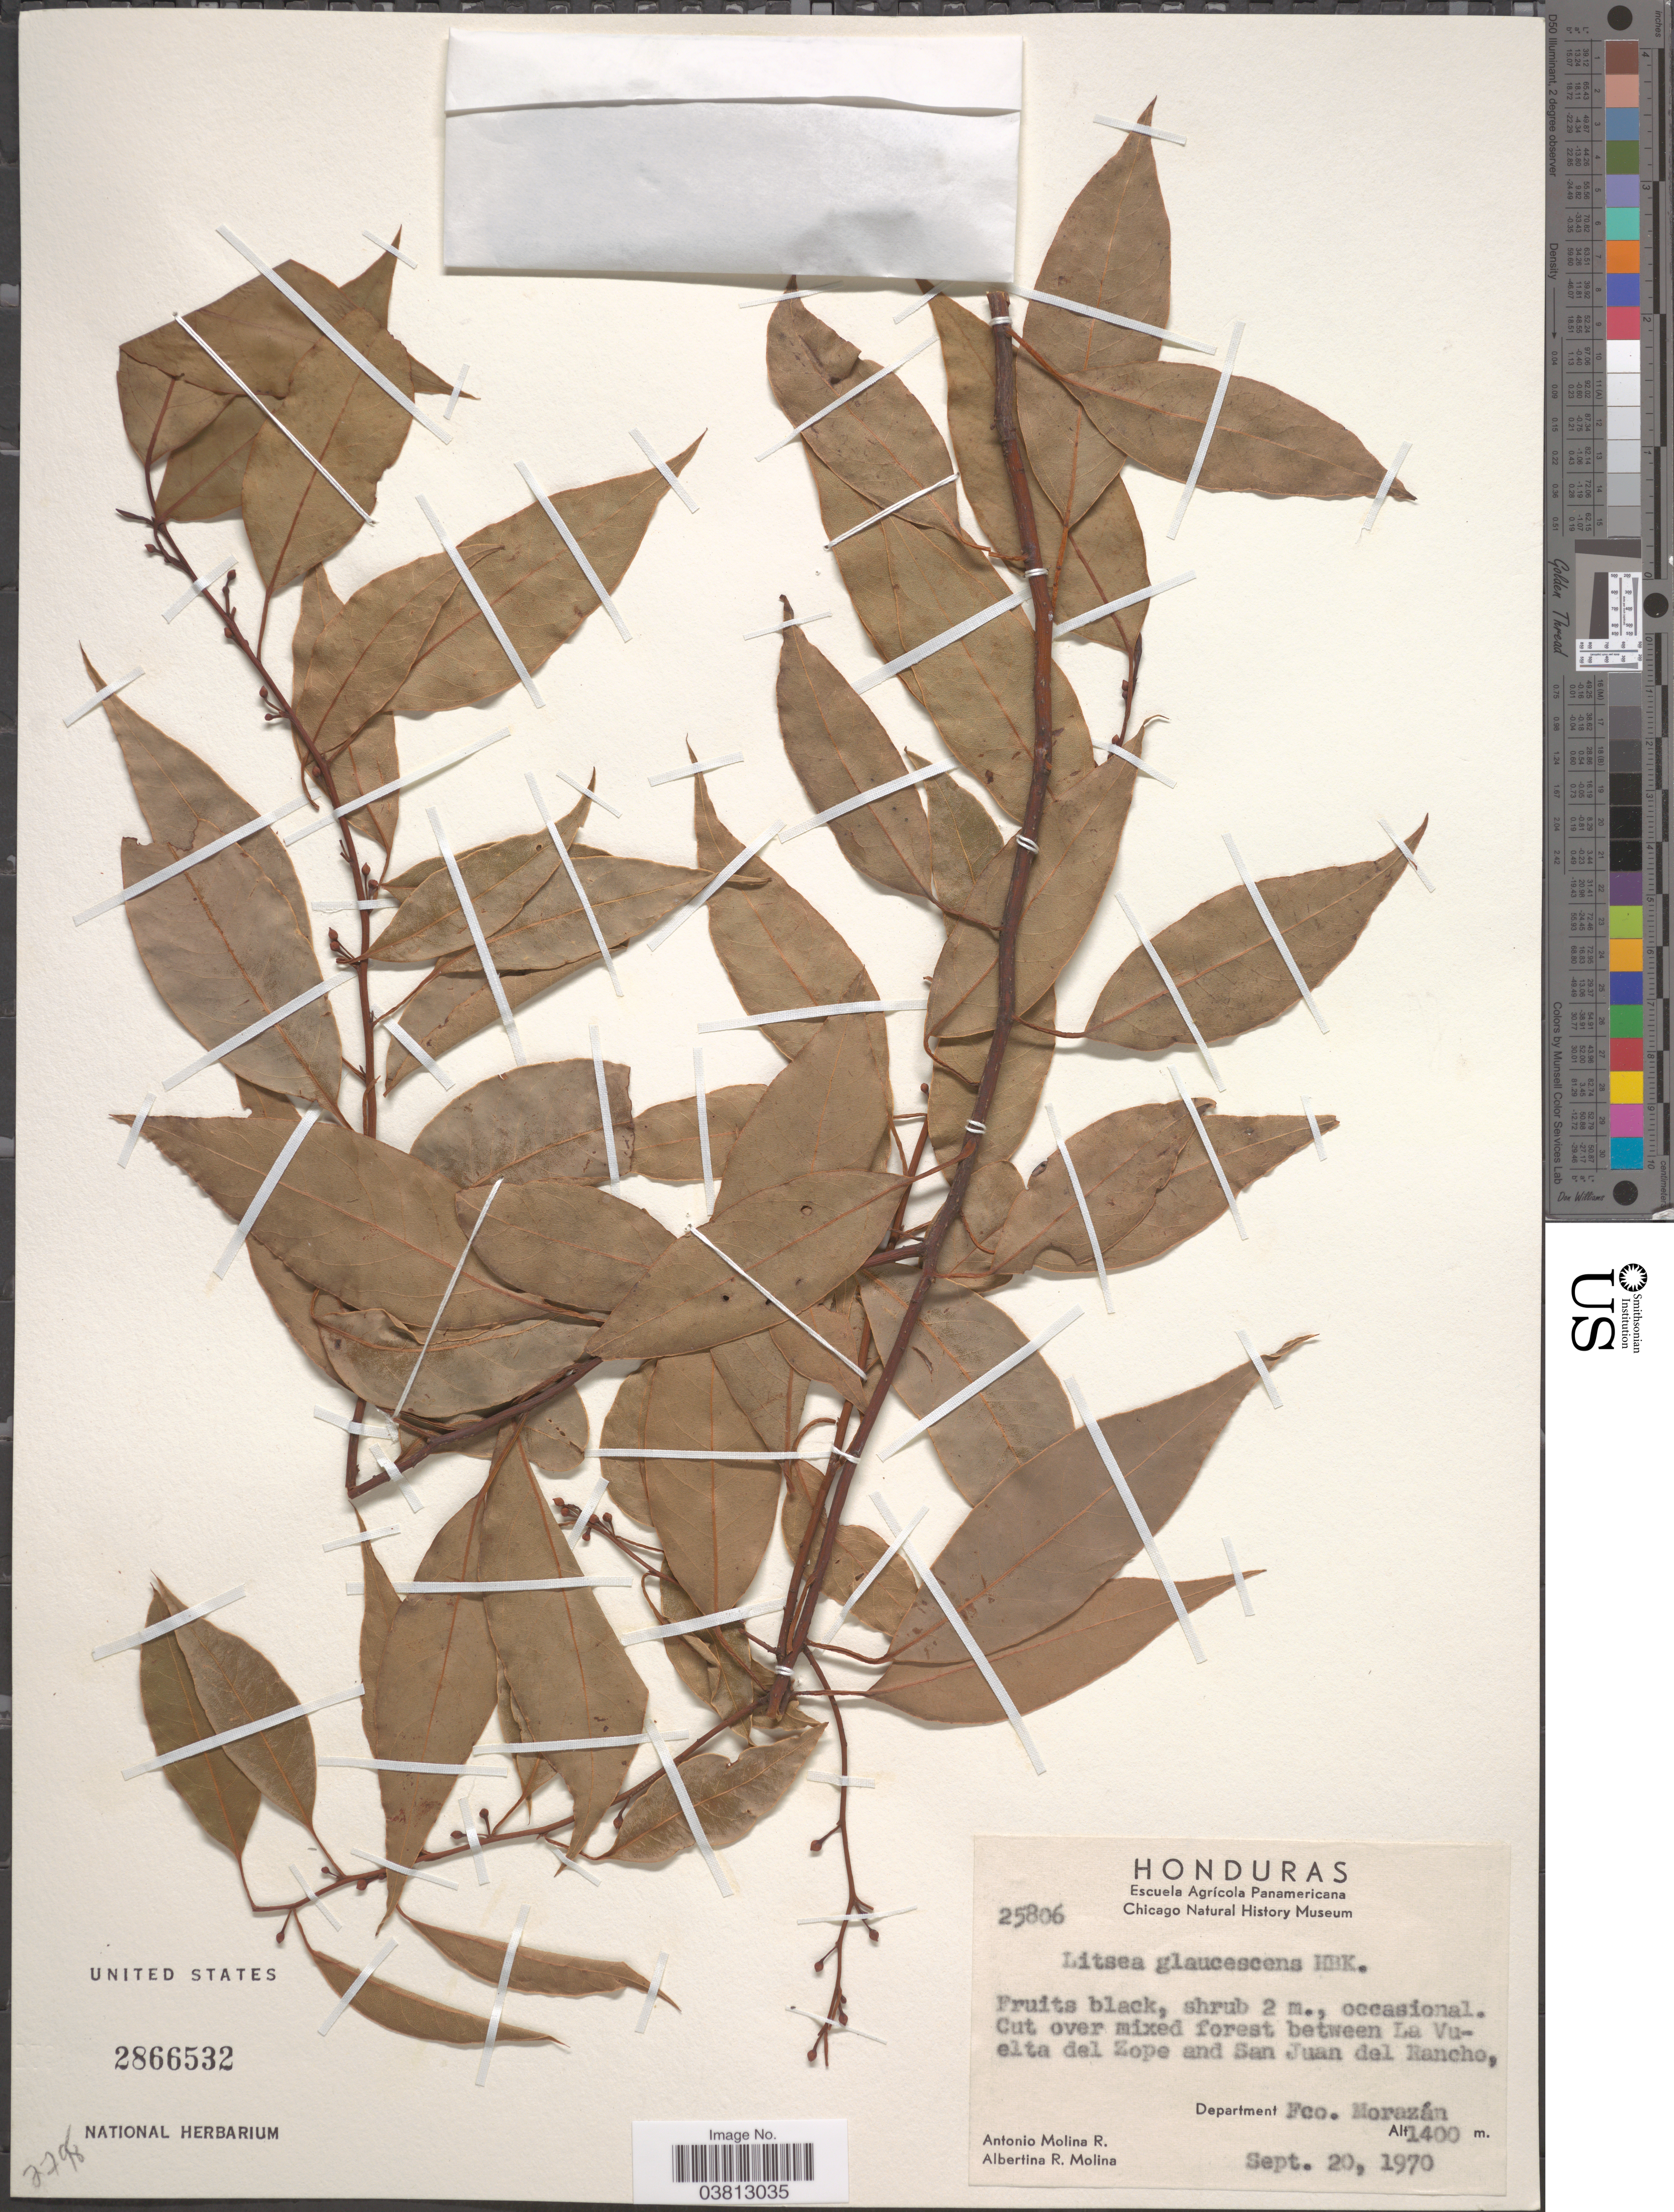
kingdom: Plantae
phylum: Tracheophyta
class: Magnoliopsida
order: Laurales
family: Lauraceae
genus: Litsea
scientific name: Litsea glaucescens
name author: Kunth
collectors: A. Molina R. & A. R. Molina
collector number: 25806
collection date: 1970-09-20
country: Honduras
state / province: Fco. Morazán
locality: Cut over mixed forest between La Vuelta del Zope and San Juan del Rancho. Department Fco. Morazán.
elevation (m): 1400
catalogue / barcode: US 2866532